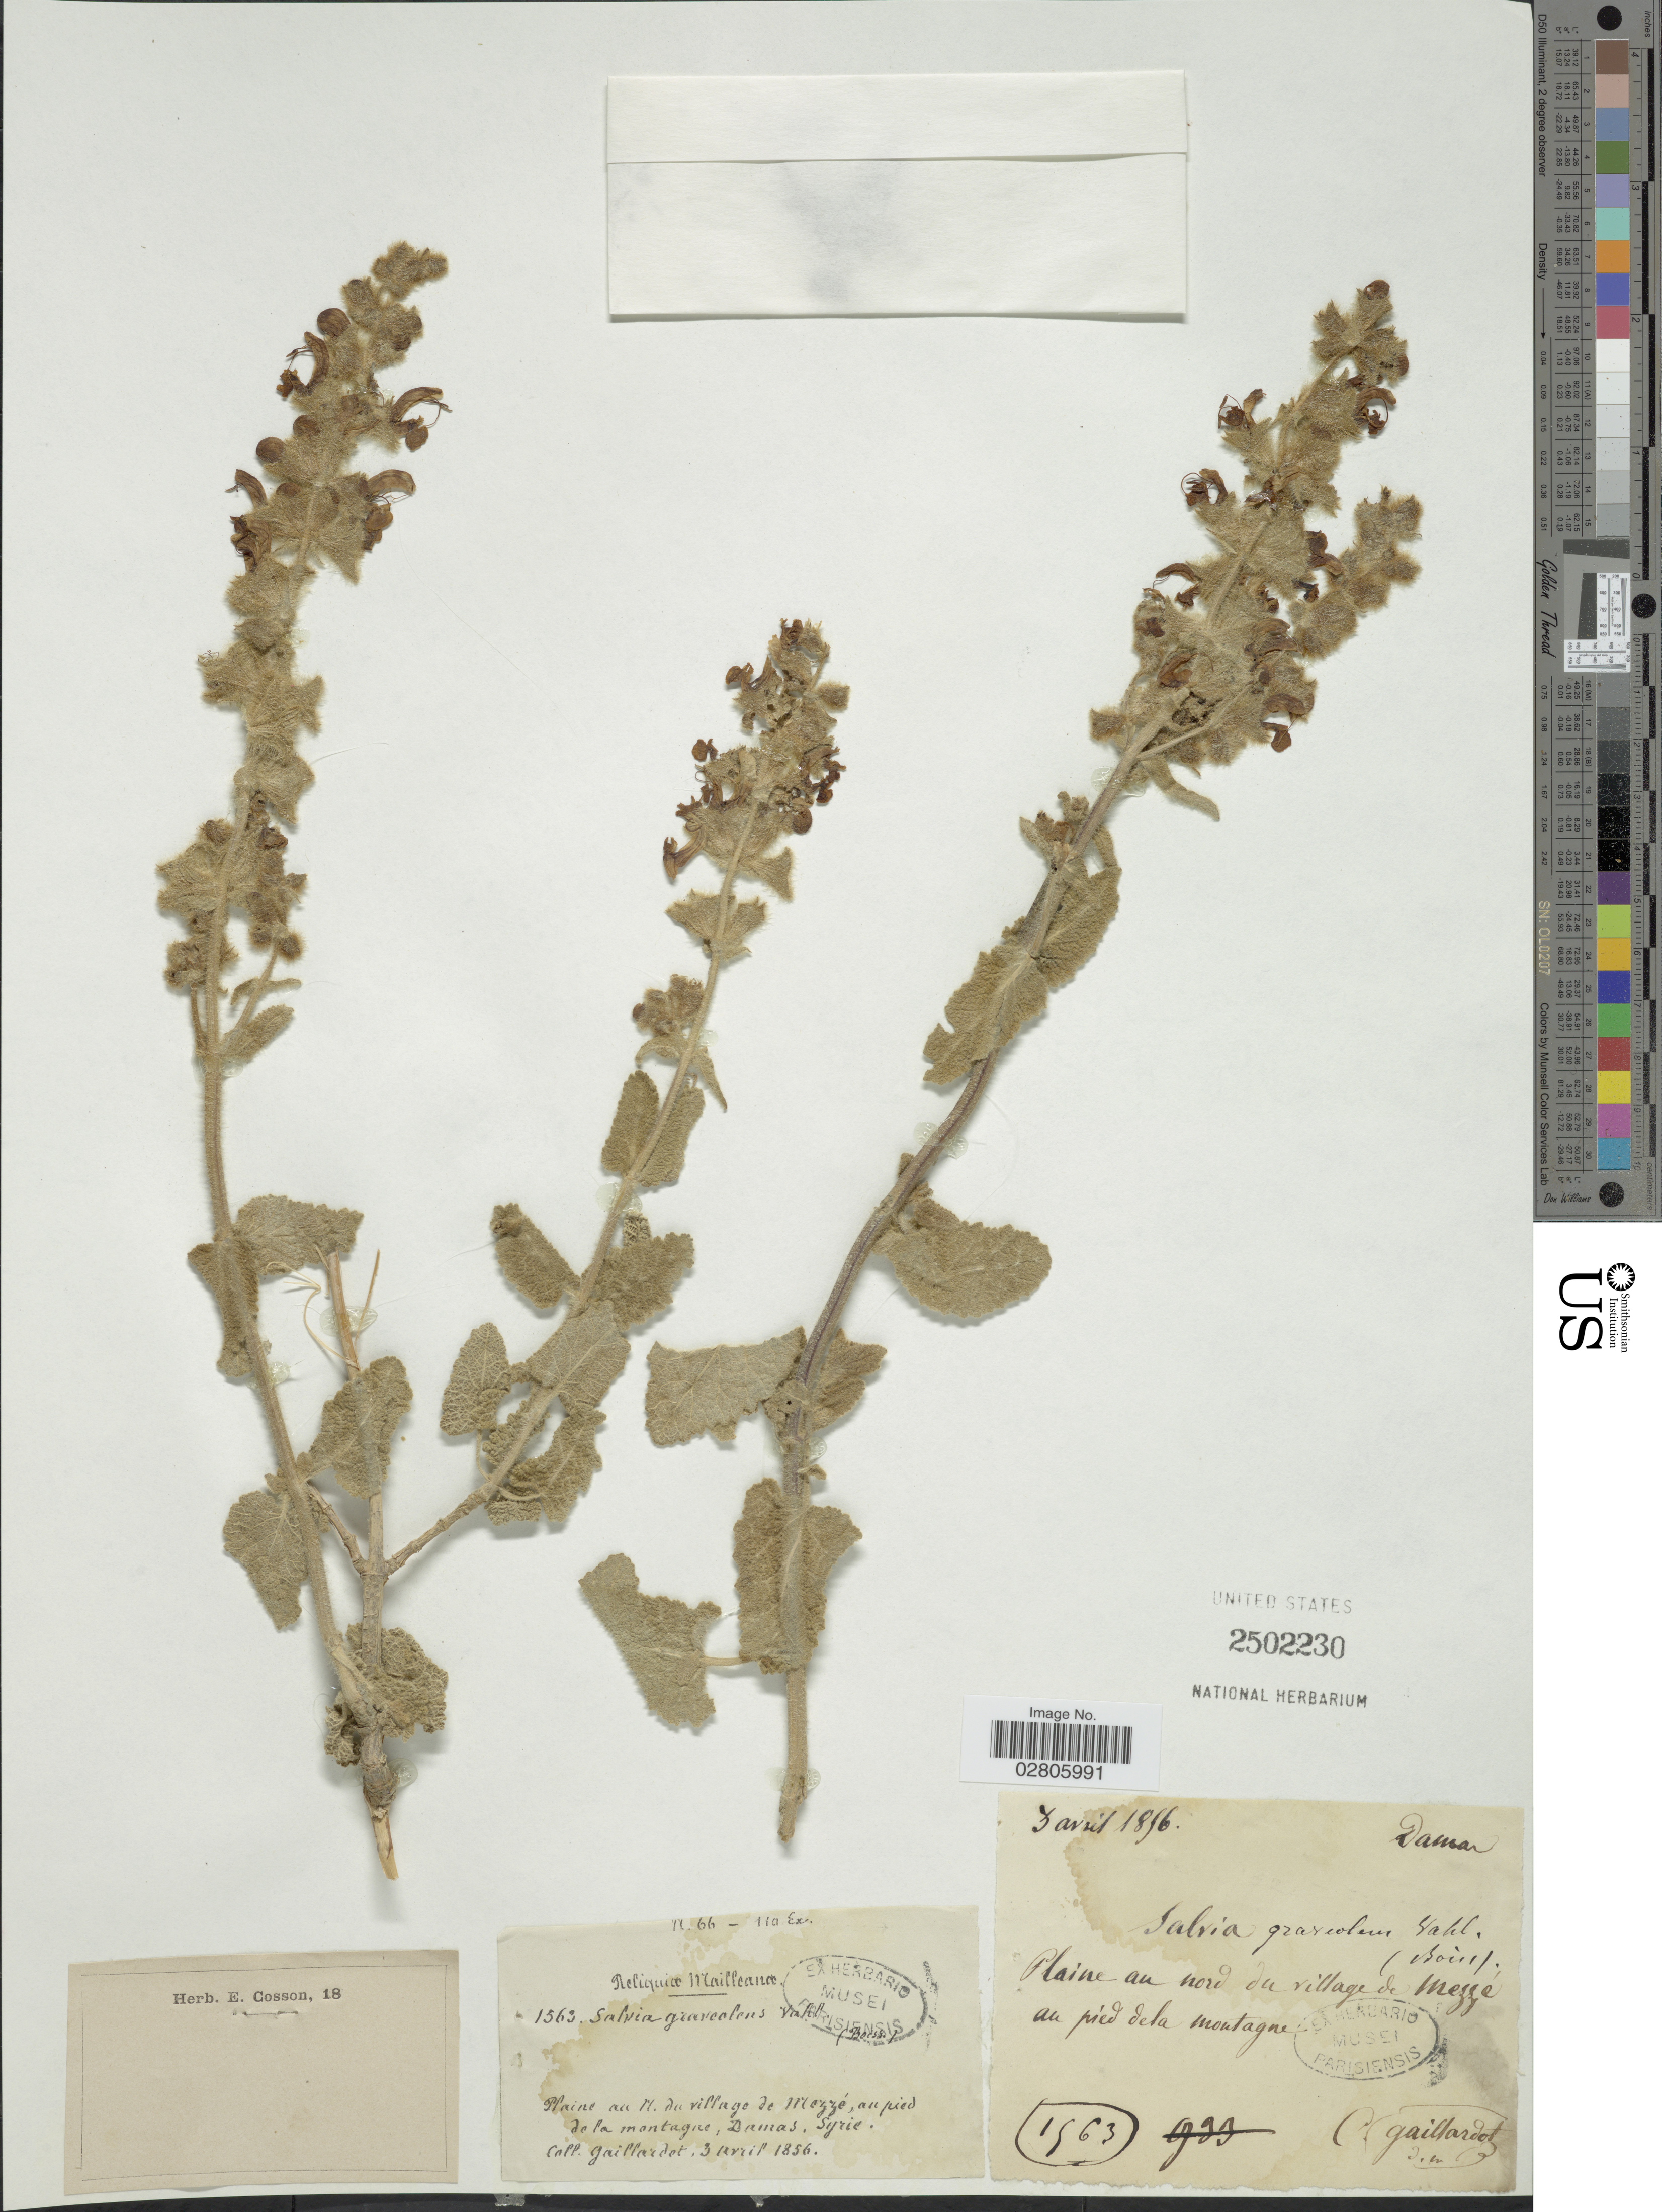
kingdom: Plantae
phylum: Tracheophyta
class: Magnoliopsida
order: Lamiales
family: Lamiaceae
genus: Salvia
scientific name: Salvia graveolens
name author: Vahl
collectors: C. Gaillardot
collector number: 1563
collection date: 1856-04-03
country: Syria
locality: Plaine du nord du village de Mezzé, au pied de la montagnes, Damas.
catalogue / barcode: US 2502230